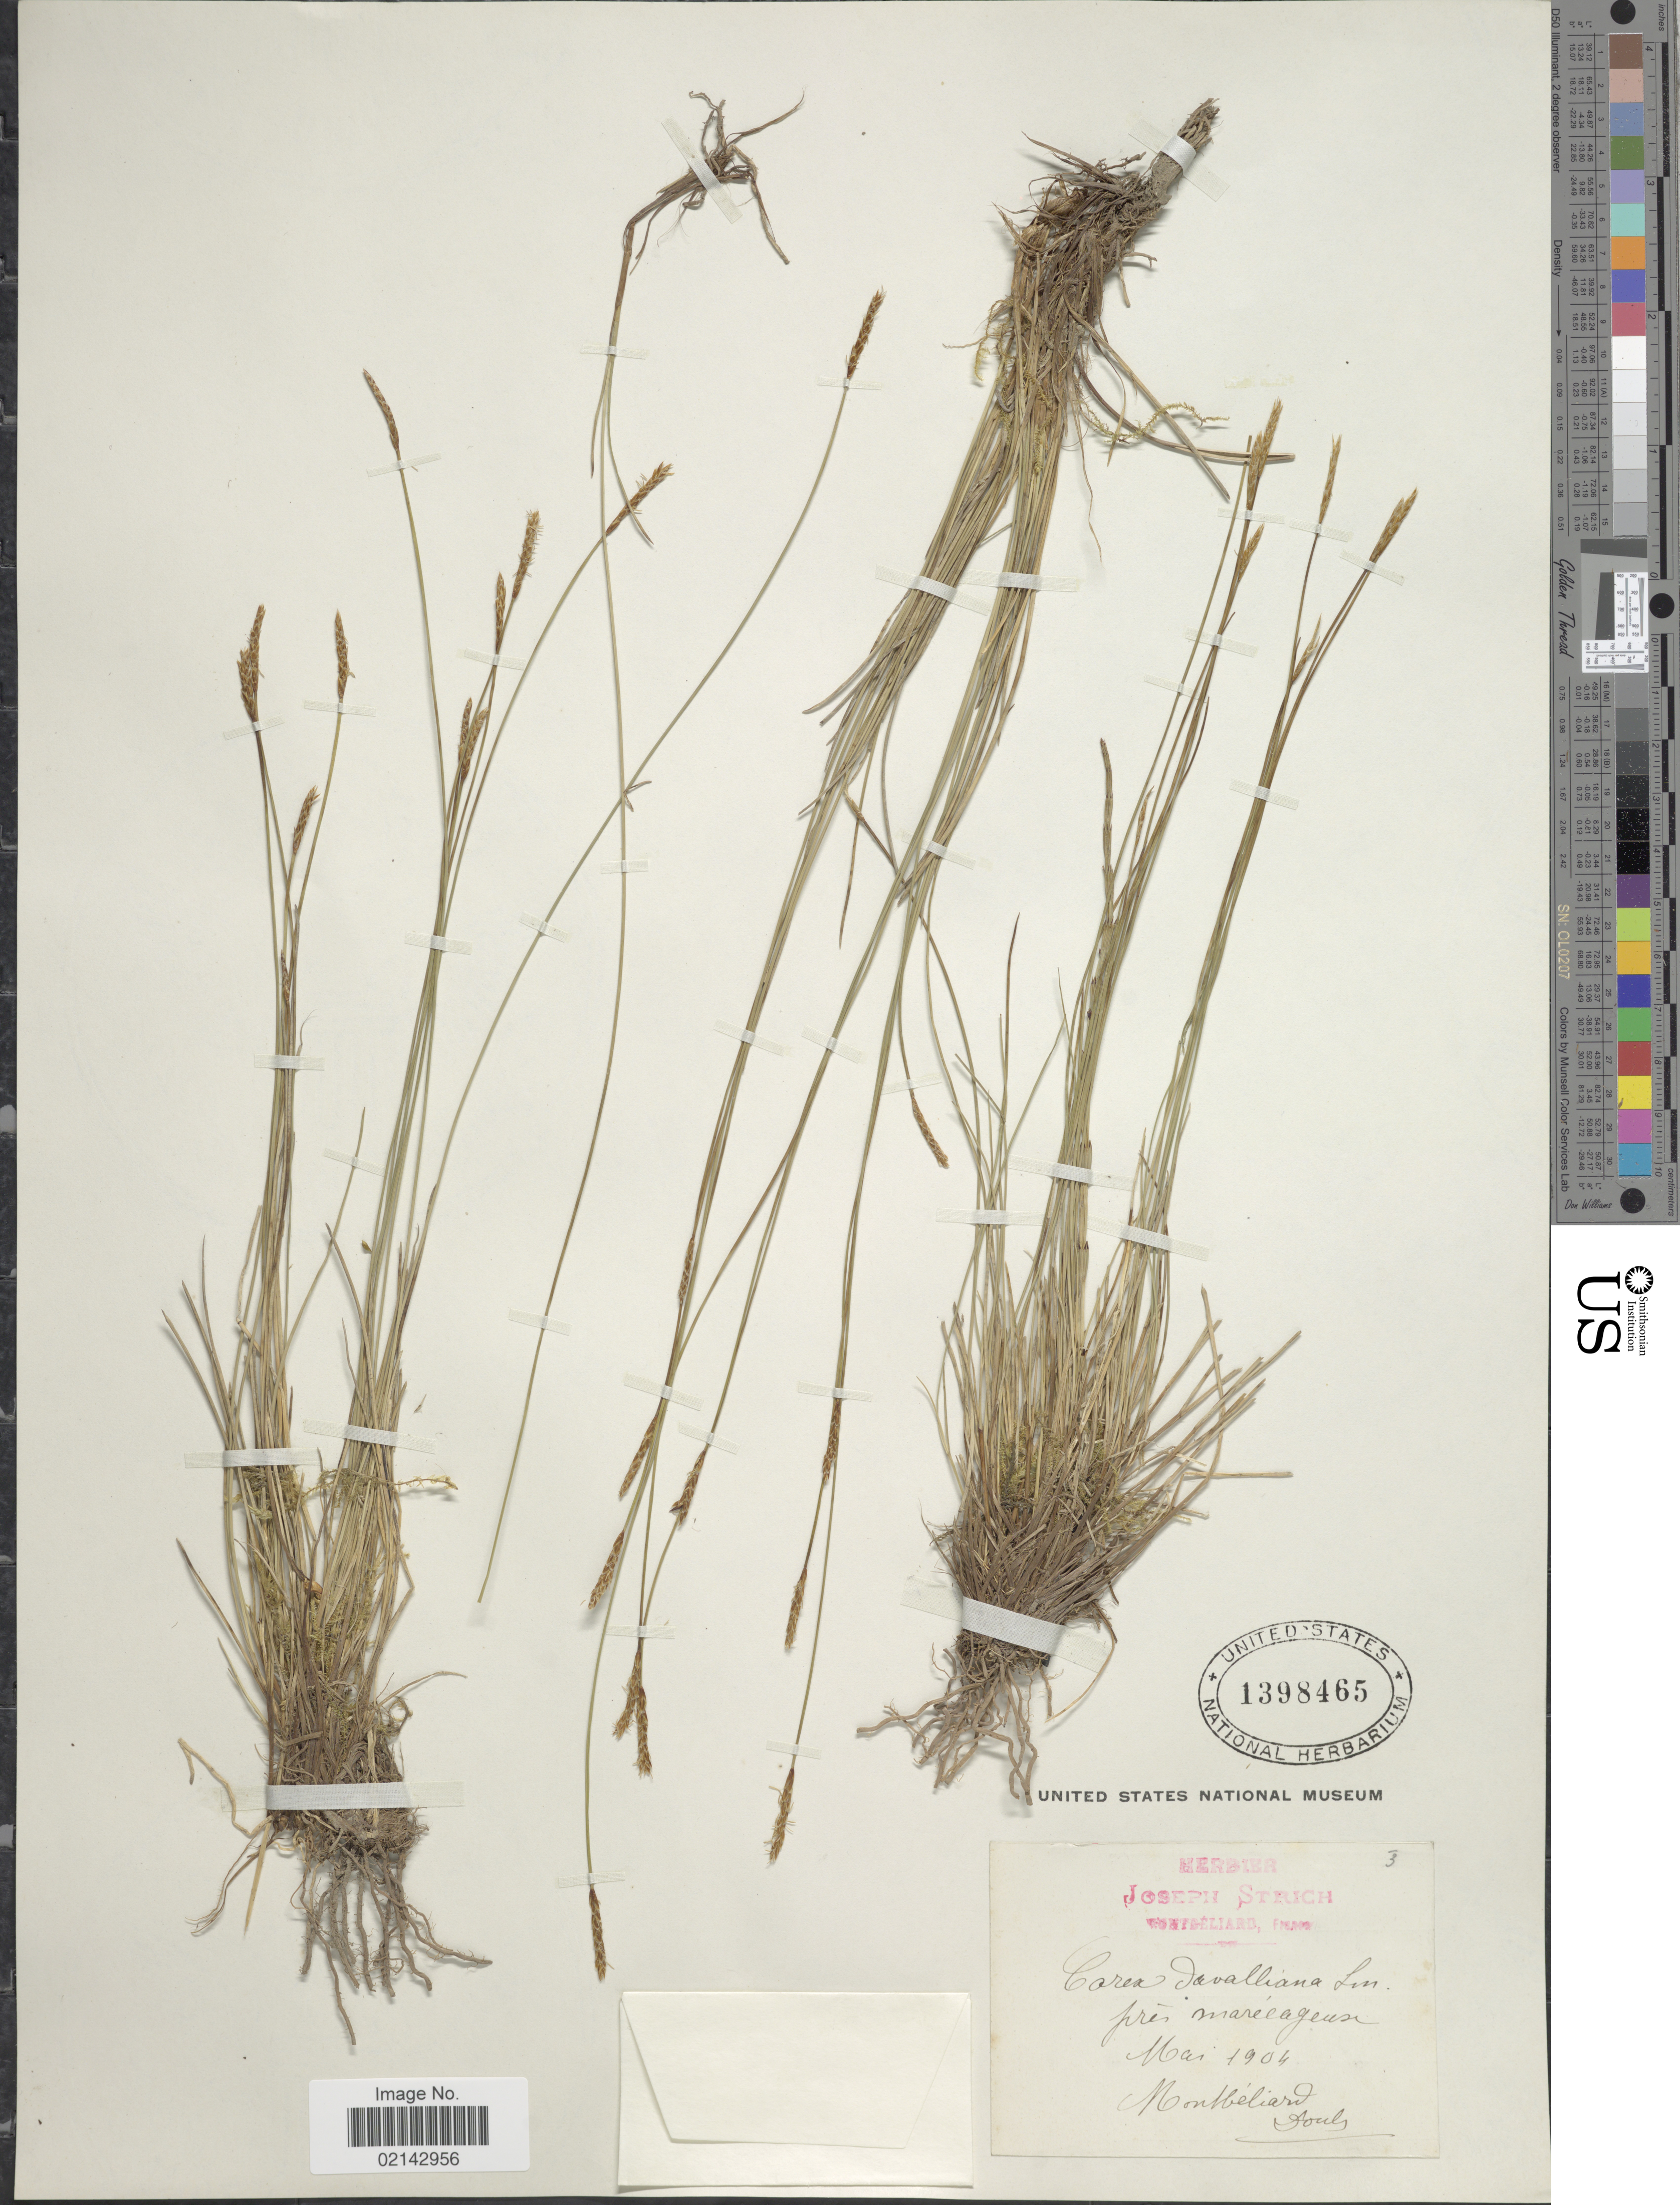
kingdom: Plantae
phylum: Tracheophyta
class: Liliopsida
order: Poales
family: Cyperaceae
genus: Carex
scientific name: Carex davalliana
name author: Sm.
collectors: Ex herb. Joseph Streich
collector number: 3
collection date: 1904-05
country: France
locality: Pres Marecageusi, Montbeliard Douls. [interpreted]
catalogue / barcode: US 1398465